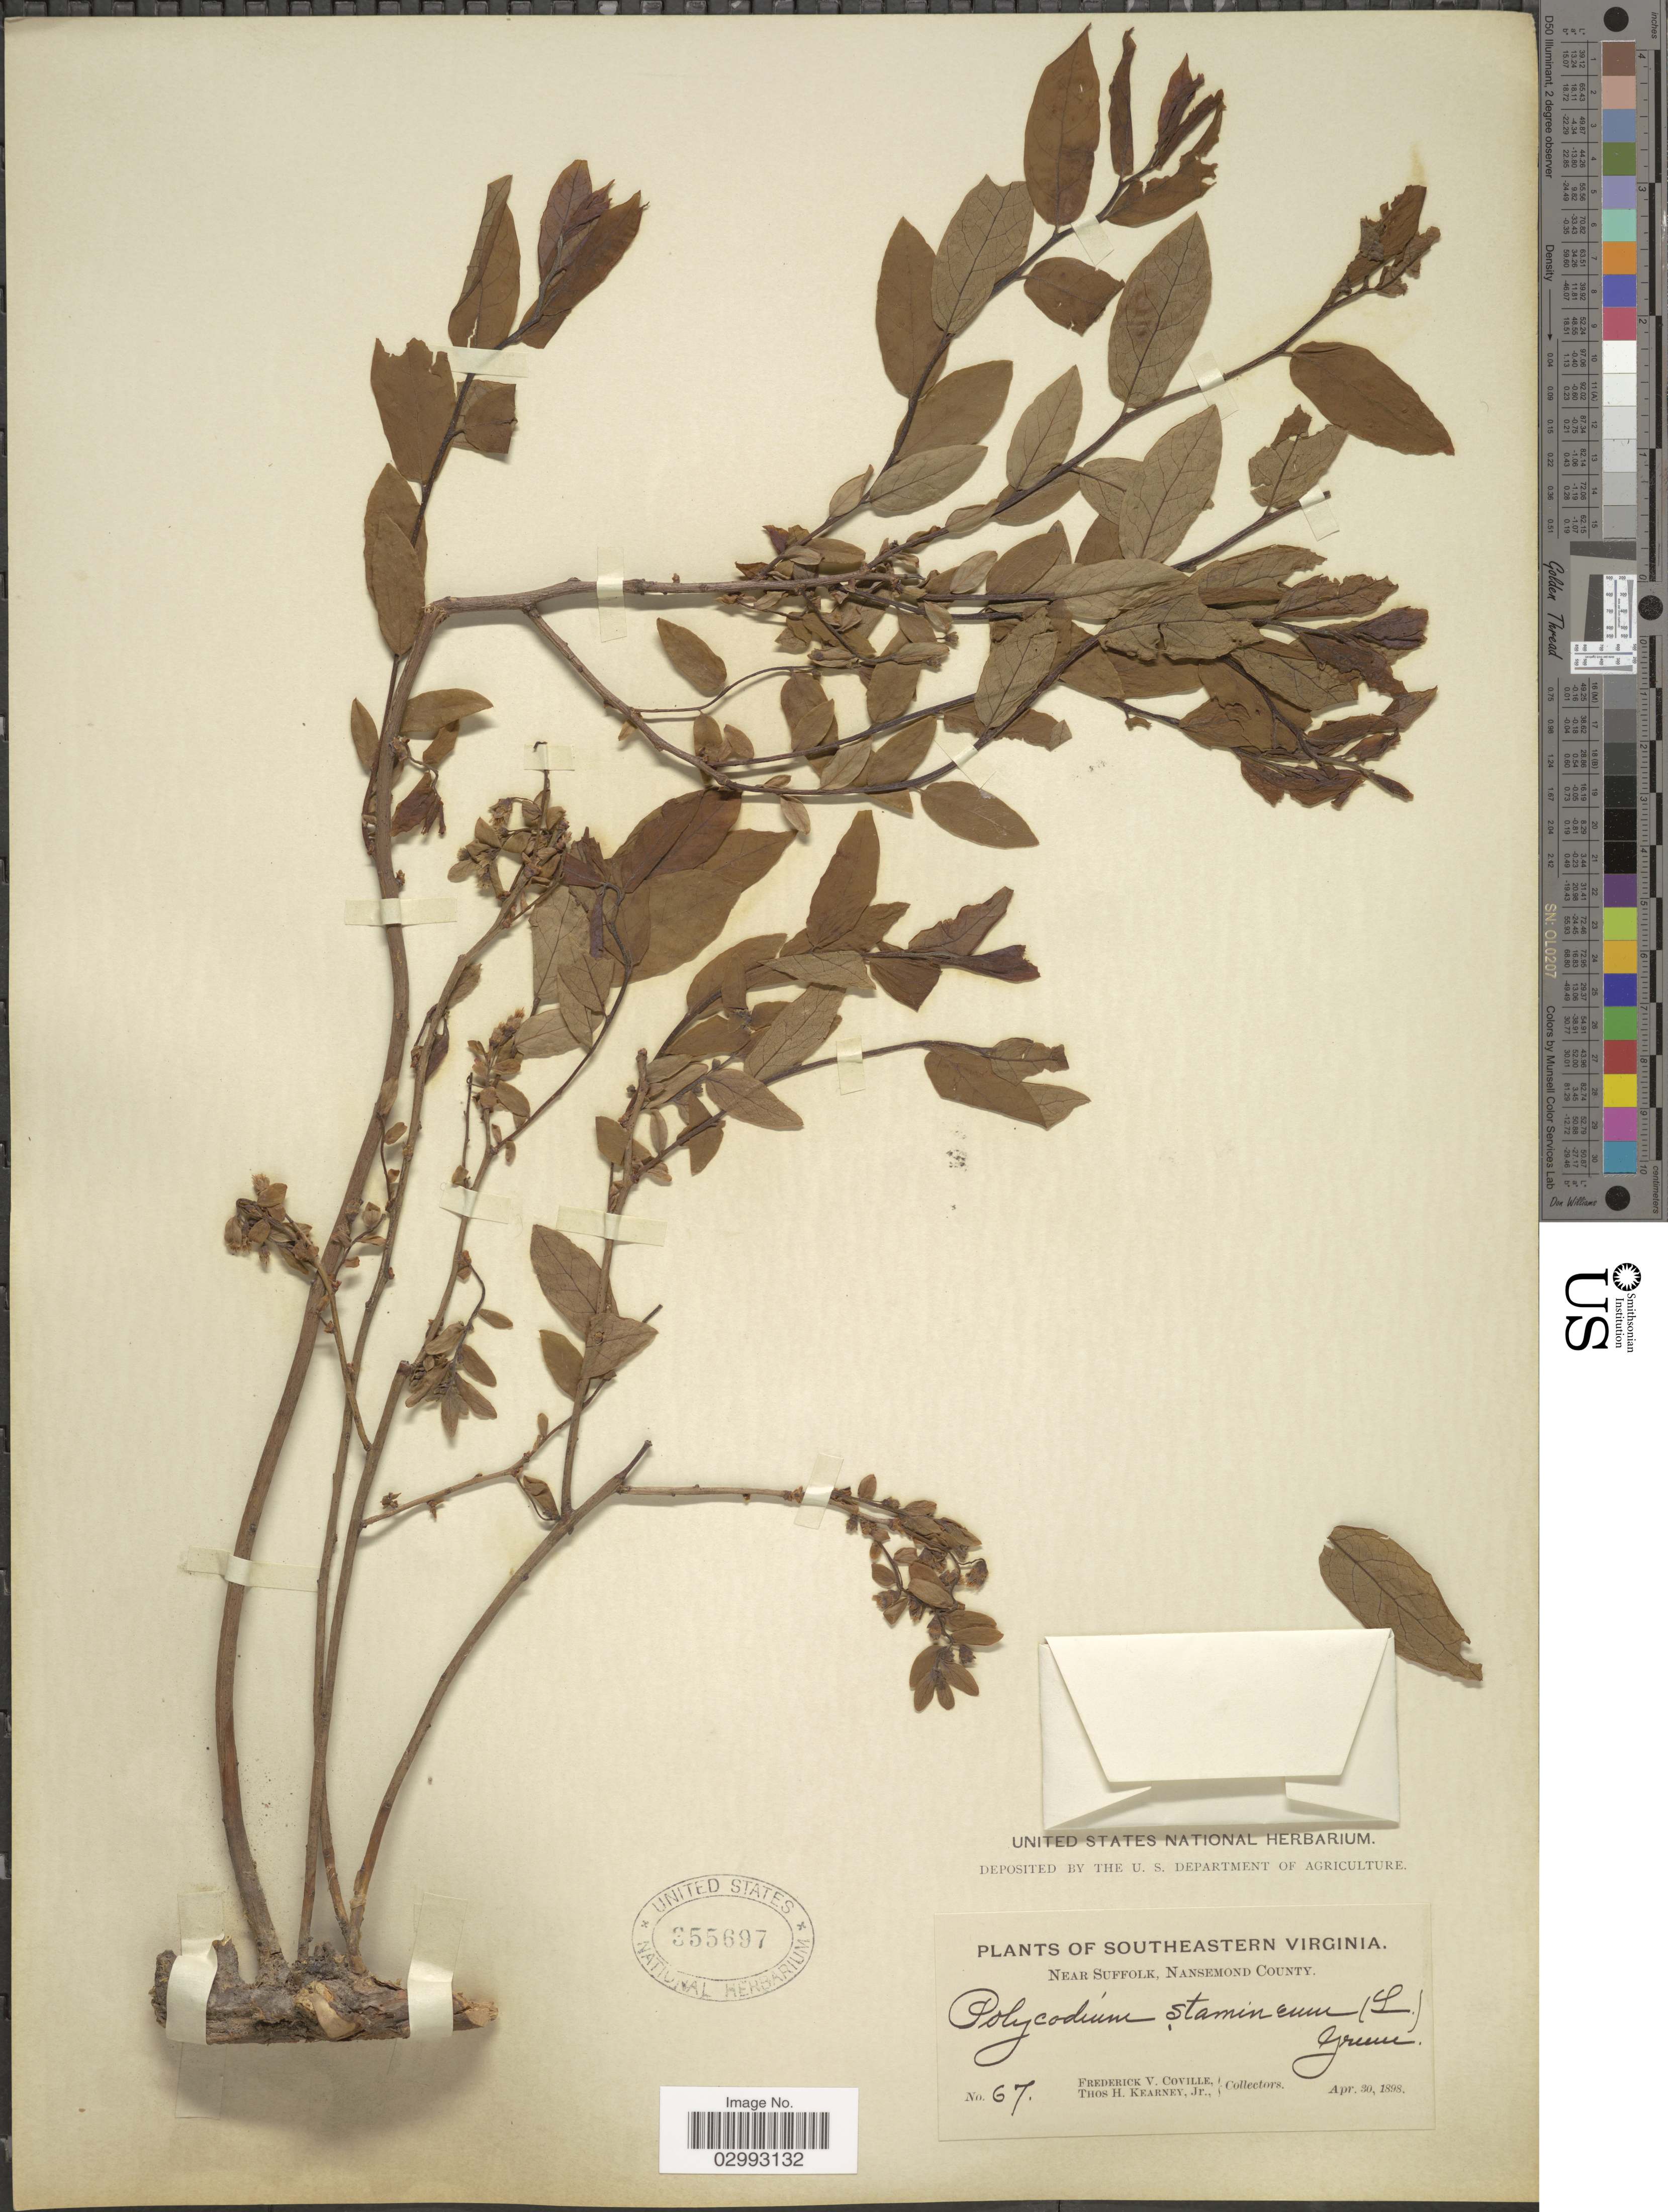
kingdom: Plantae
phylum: Tracheophyta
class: Magnoliopsida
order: Ericales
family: Ericaceae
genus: Polycodium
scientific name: Polycodium candicans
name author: (C. Mohr) Small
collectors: F. V. Coville & T. H. Kearney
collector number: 67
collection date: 1898-04-30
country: United States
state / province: Virginia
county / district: City of Suffolk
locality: Southeastern Virginia. Near Suffolk, Nansemond County.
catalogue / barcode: US 355697